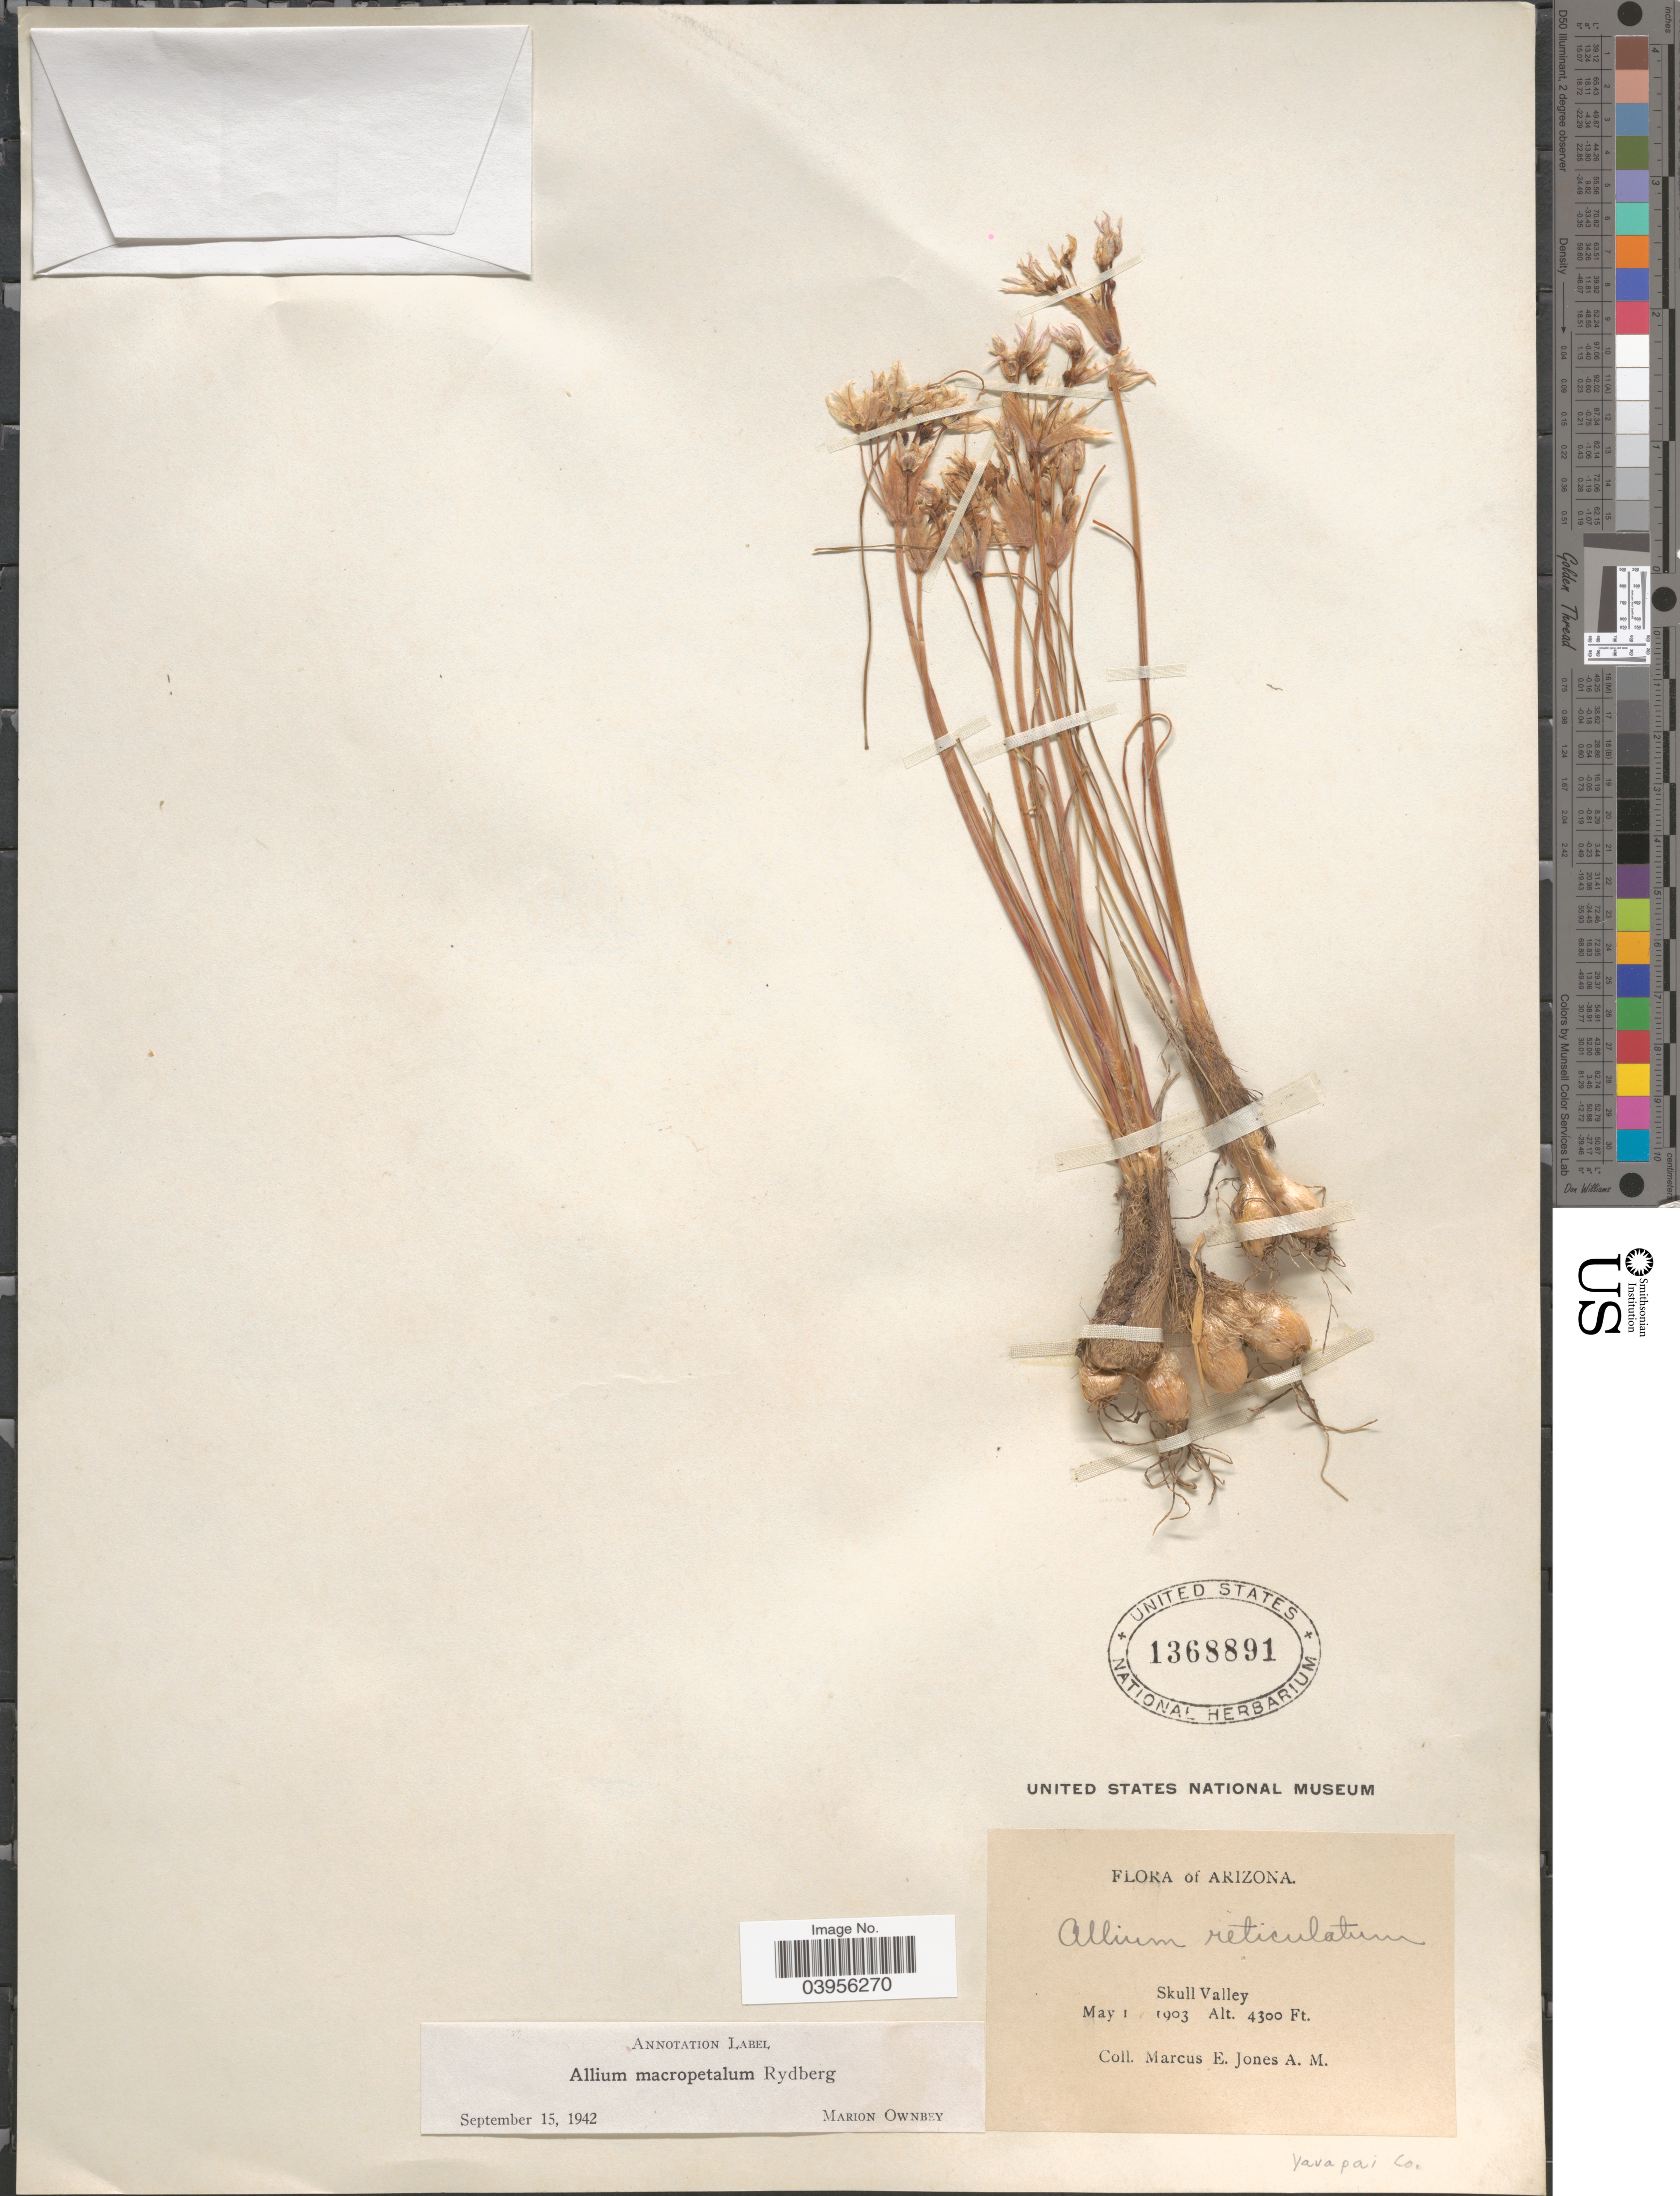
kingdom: Plantae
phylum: Tracheophyta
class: Liliopsida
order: Asparagales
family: Amaryllidaceae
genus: Allium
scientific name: Allium macropetalum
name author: Rydb.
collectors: M. E. Jones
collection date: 1903-05-01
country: United States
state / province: Arizona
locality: Skull Valley. Yavapai Co.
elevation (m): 1311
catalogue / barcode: US 1368891